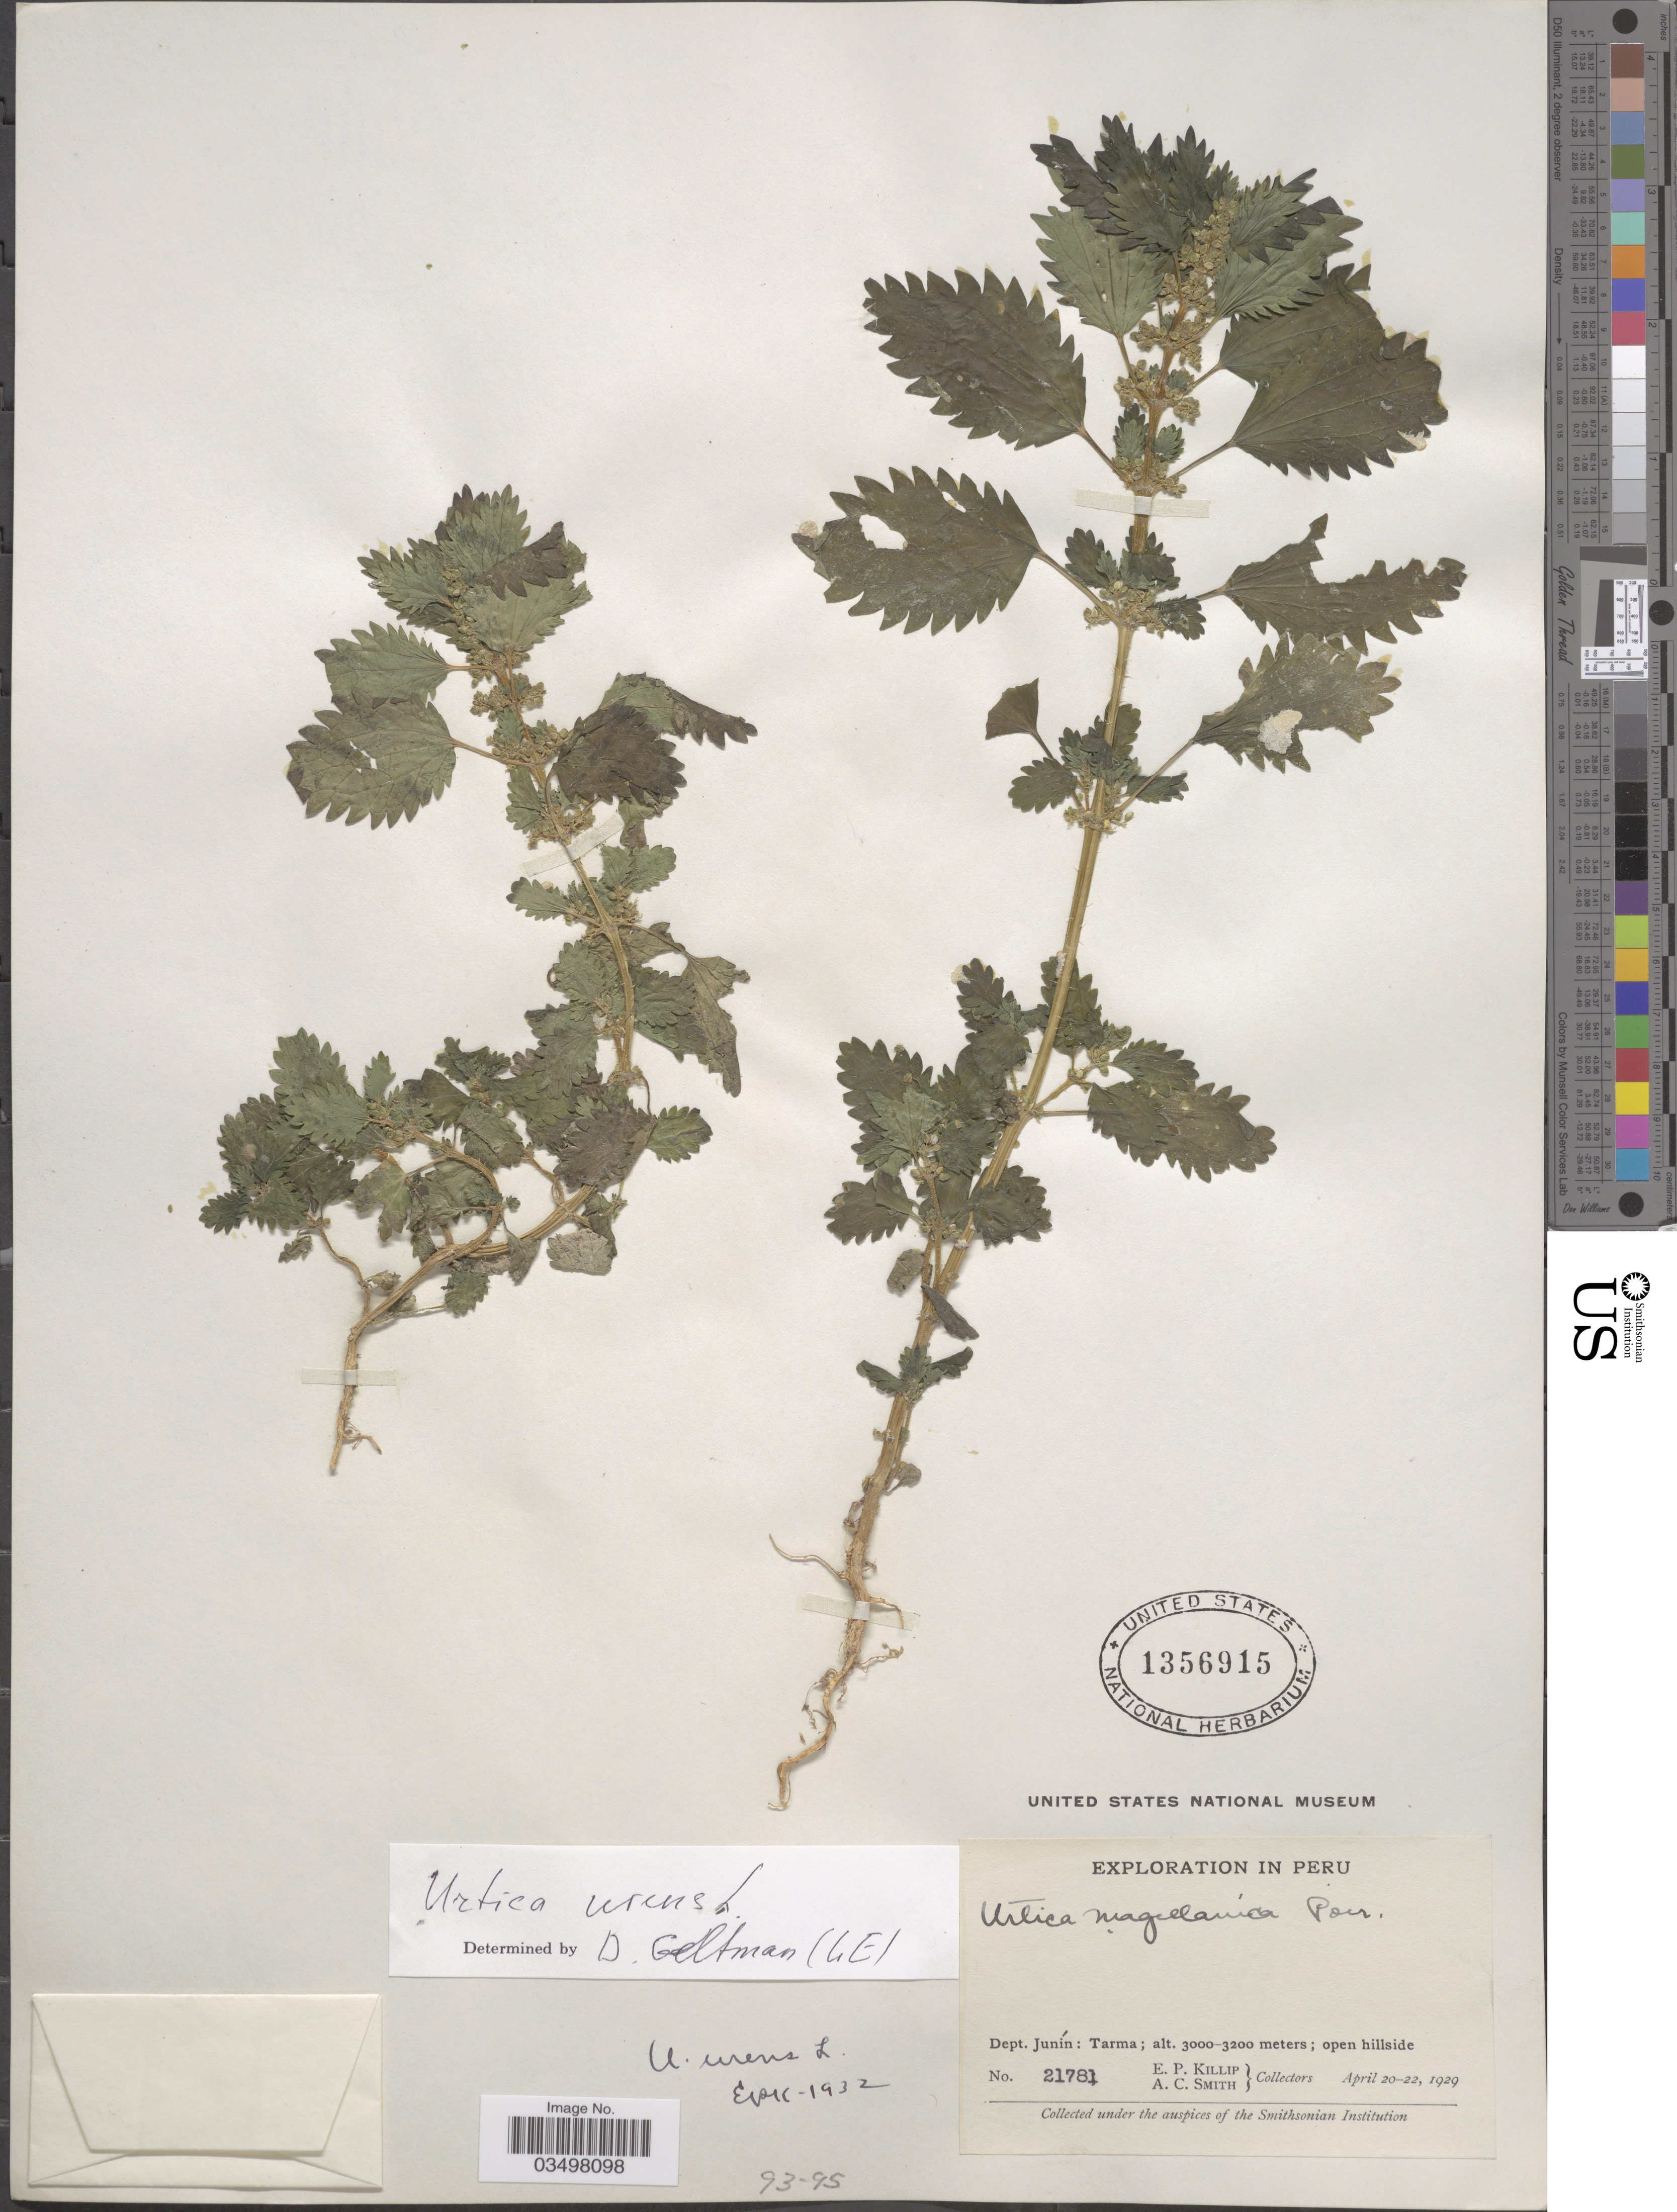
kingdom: Plantae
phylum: Tracheophyta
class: Magnoliopsida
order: Rosales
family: Urticaceae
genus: Urtica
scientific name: Urtica urens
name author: L.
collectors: E. P. Killip & A. C. Smith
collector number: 21781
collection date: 1929-04-20/1929-04-22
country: Peru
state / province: Junín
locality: Dept. Junín: Tarma.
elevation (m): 3000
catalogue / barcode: US 1356915